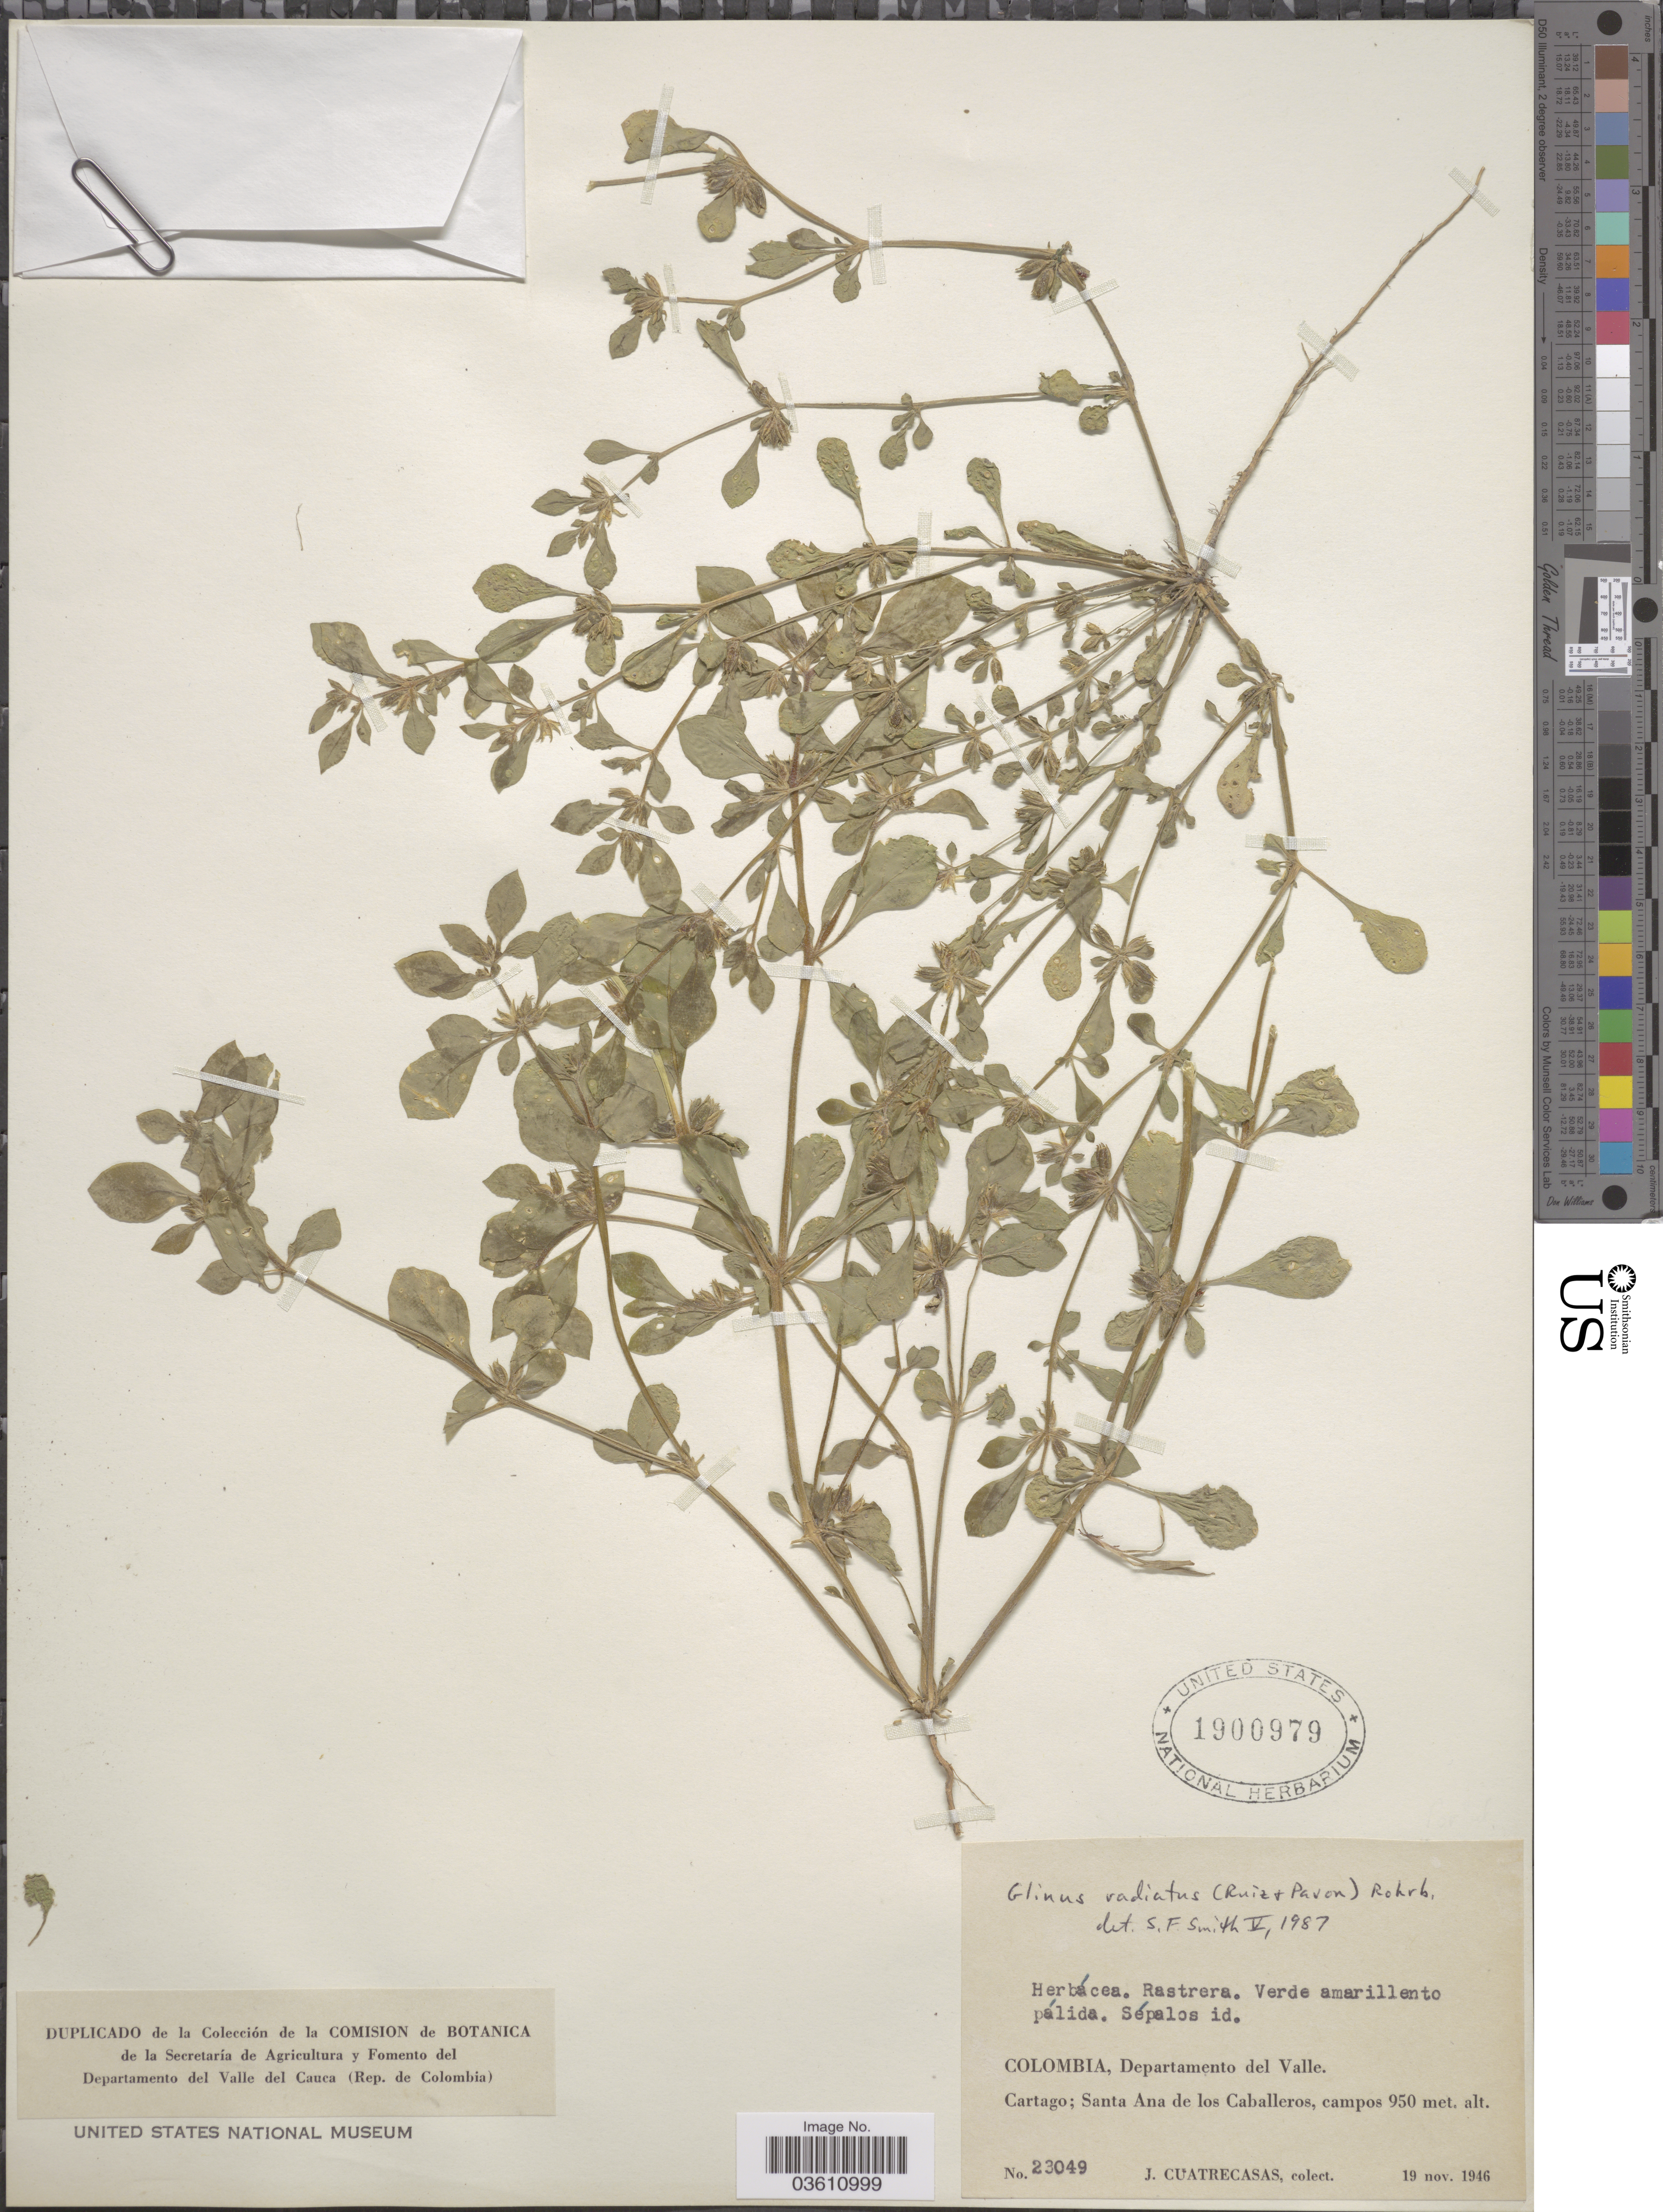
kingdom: Plantae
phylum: Tracheophyta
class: Magnoliopsida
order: Caryophyllales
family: Molluginaceae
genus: Glinus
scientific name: Glinus radiatus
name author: (Ruiz & Pav.) Rohrb.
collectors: J. Cuatrecasas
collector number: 23049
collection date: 1946-11-19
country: Colombia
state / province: Valle del Cauca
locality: Sépalos id. [unsure placement] Departamento del Valle. Cartago; Santa Ana de los Caballeros.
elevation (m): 950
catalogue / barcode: US 1900979